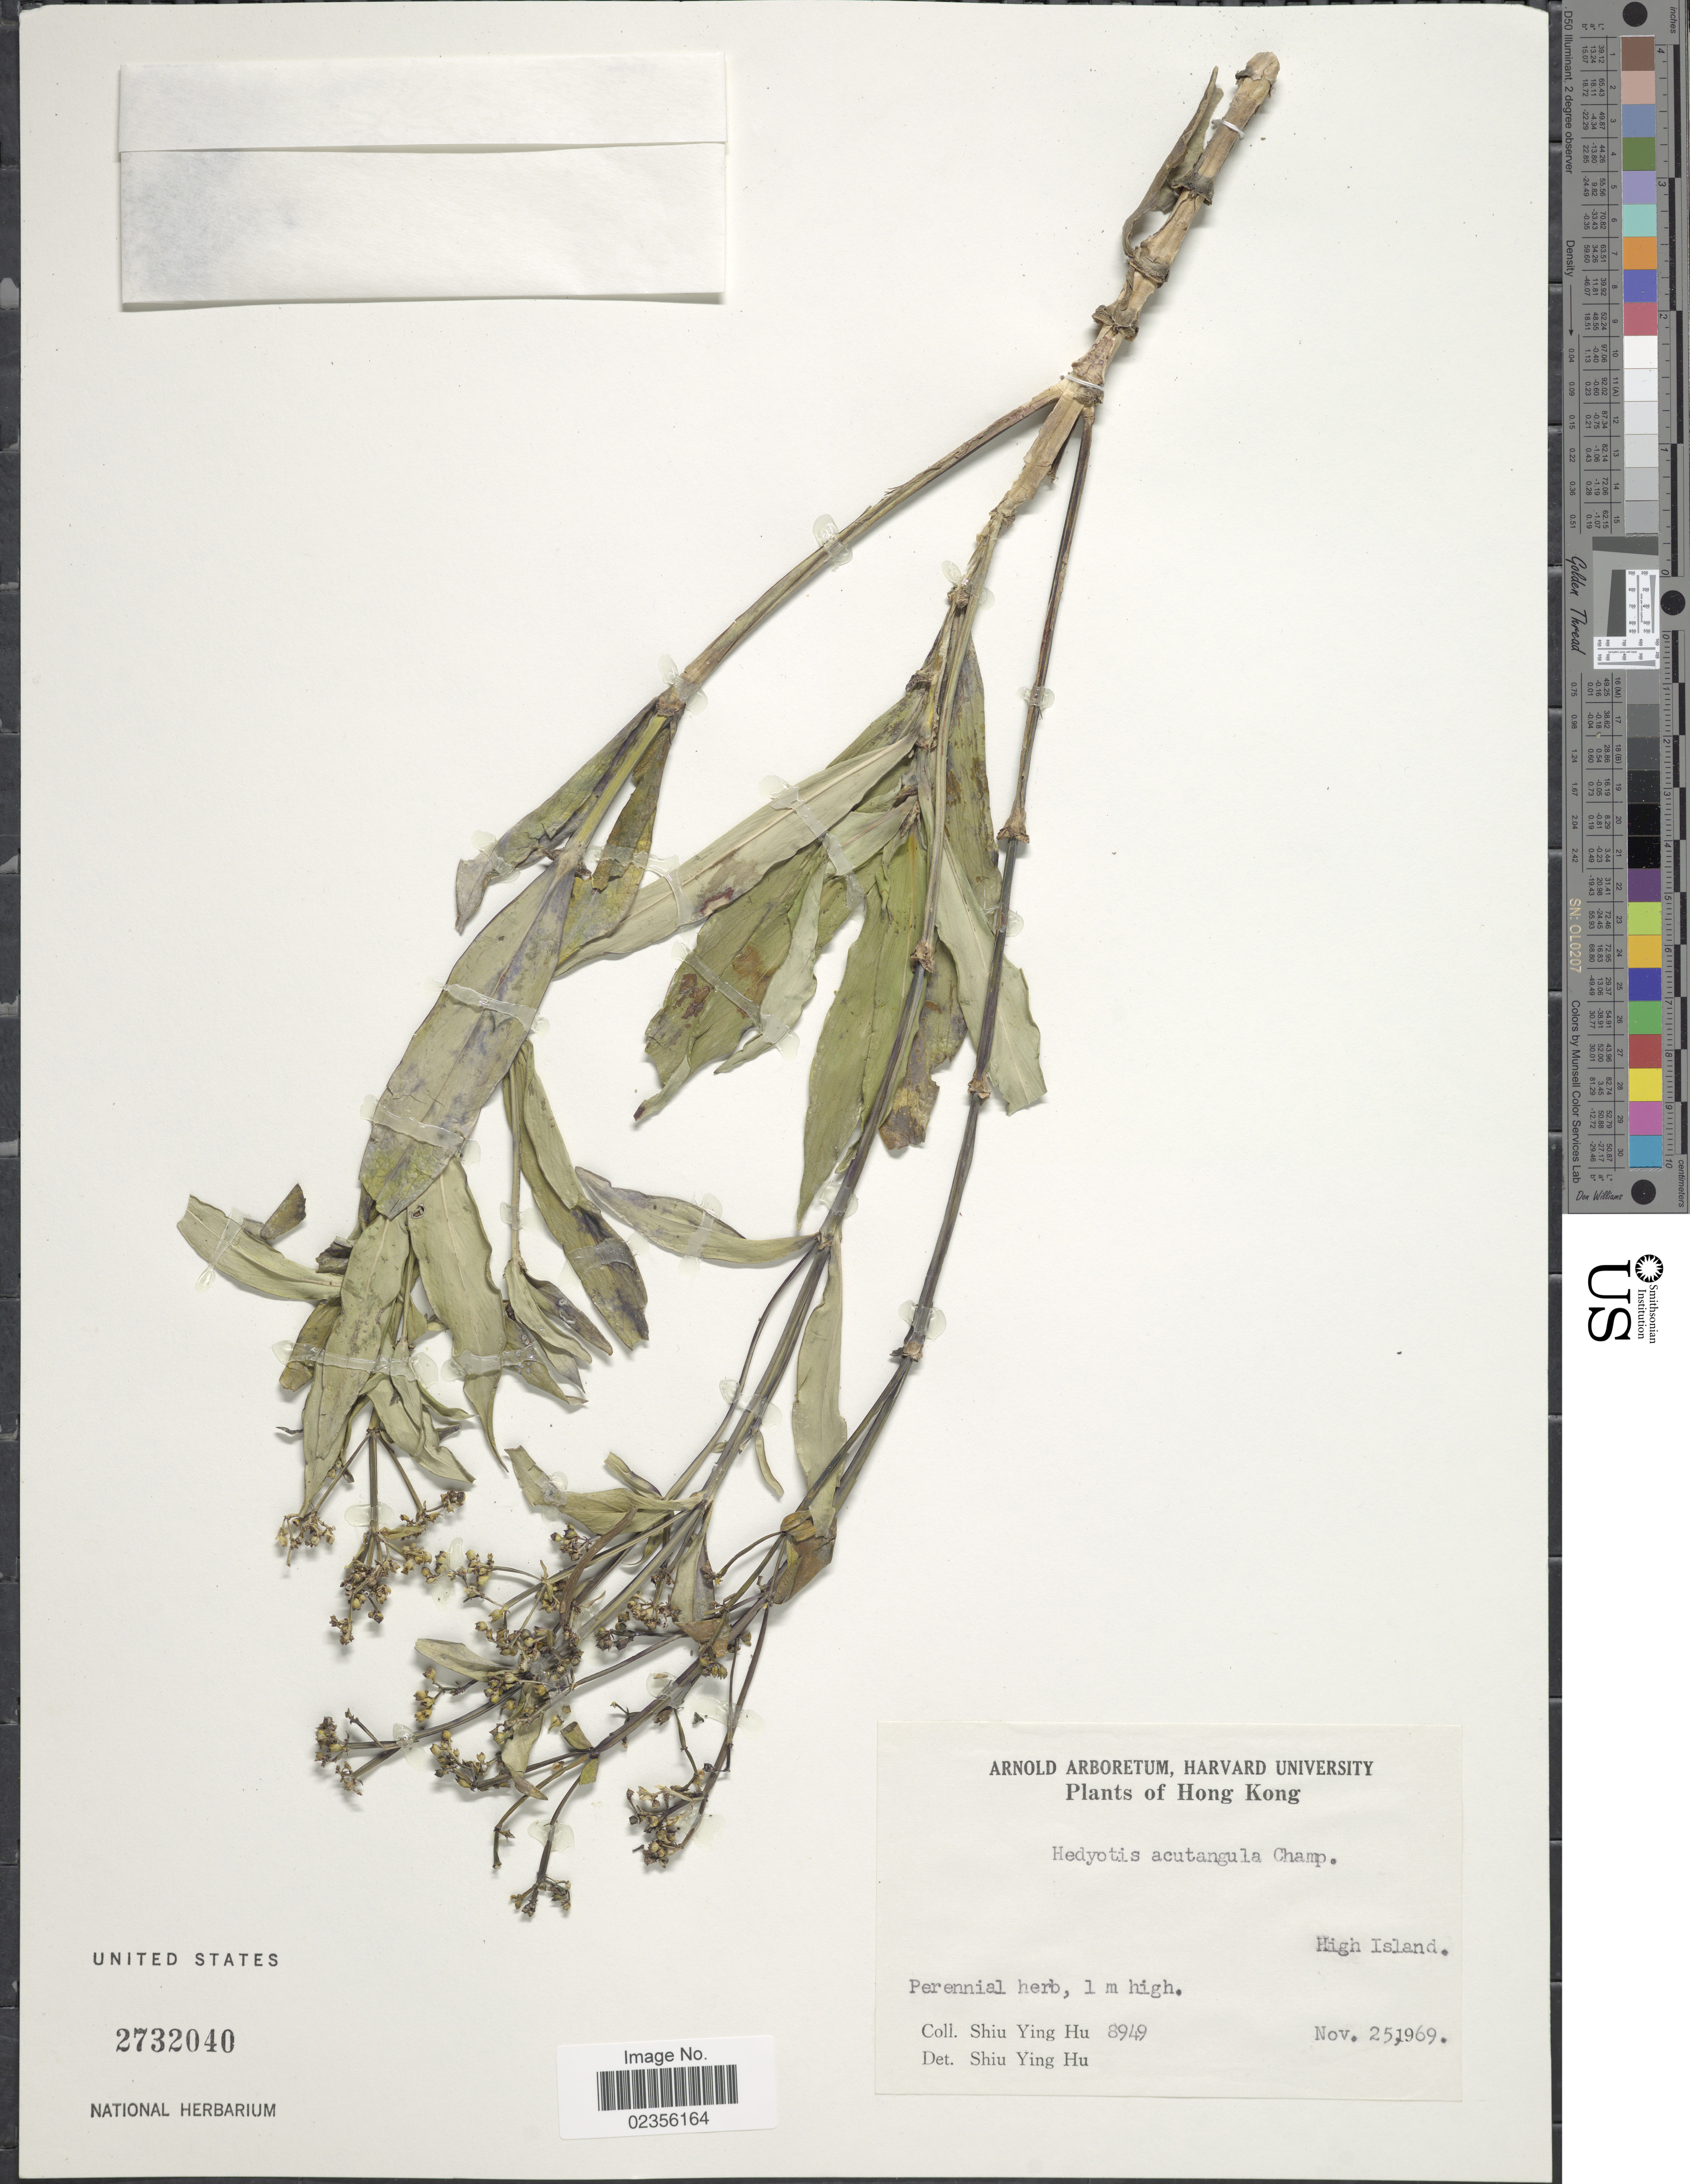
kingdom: Plantae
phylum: Tracheophyta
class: Magnoliopsida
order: Gentianales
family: Rubiaceae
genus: Hedyotis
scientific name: Hedyotis acutangula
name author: Champ. ex Benth.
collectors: S. Y. Hu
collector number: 8949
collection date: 1969-11-25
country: China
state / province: Hong Kong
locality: High Island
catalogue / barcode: US 2732040